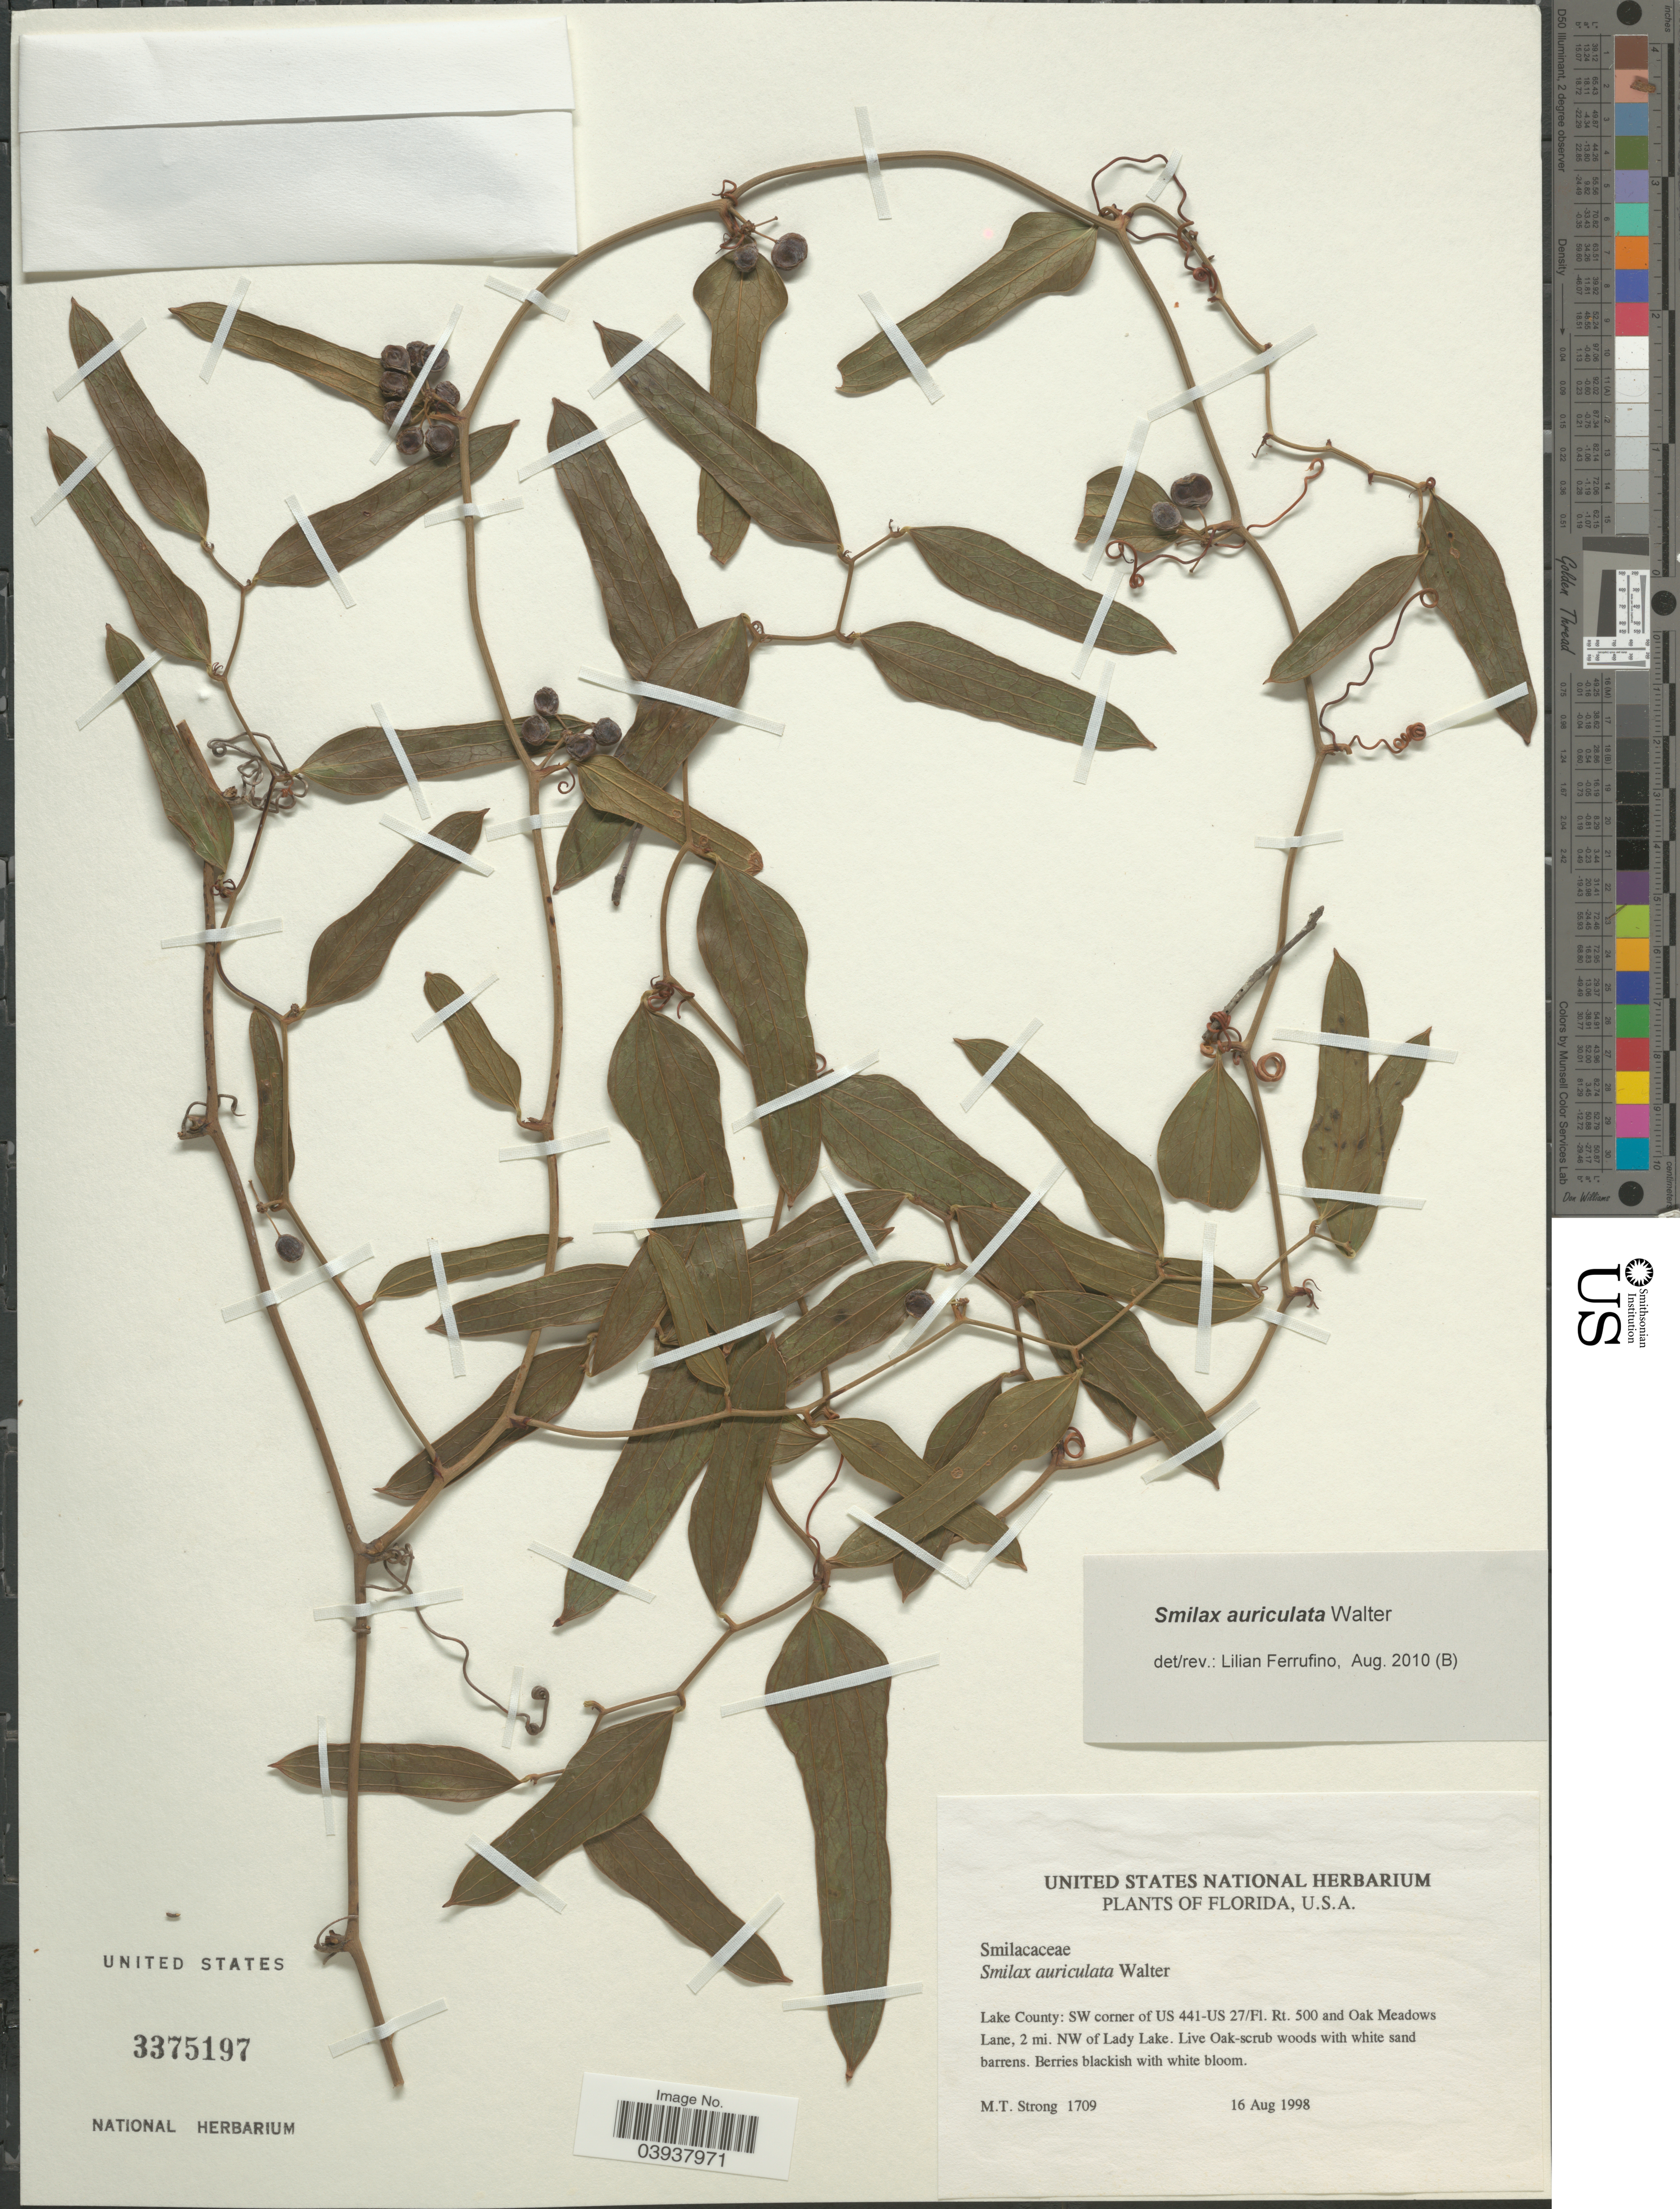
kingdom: Plantae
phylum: Tracheophyta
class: Liliopsida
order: Liliales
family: Smilacaceae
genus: Smilax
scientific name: Smilax auriculata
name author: Walter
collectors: M. T. Strong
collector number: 1709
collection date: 1998-08-16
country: United States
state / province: Florida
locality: Lake County: SW corner of US 441- US 27/ Fl. Rt. 500 and Oak Meadows Lane, 2 mi. NW of Lady Lake.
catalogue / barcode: US 3375197